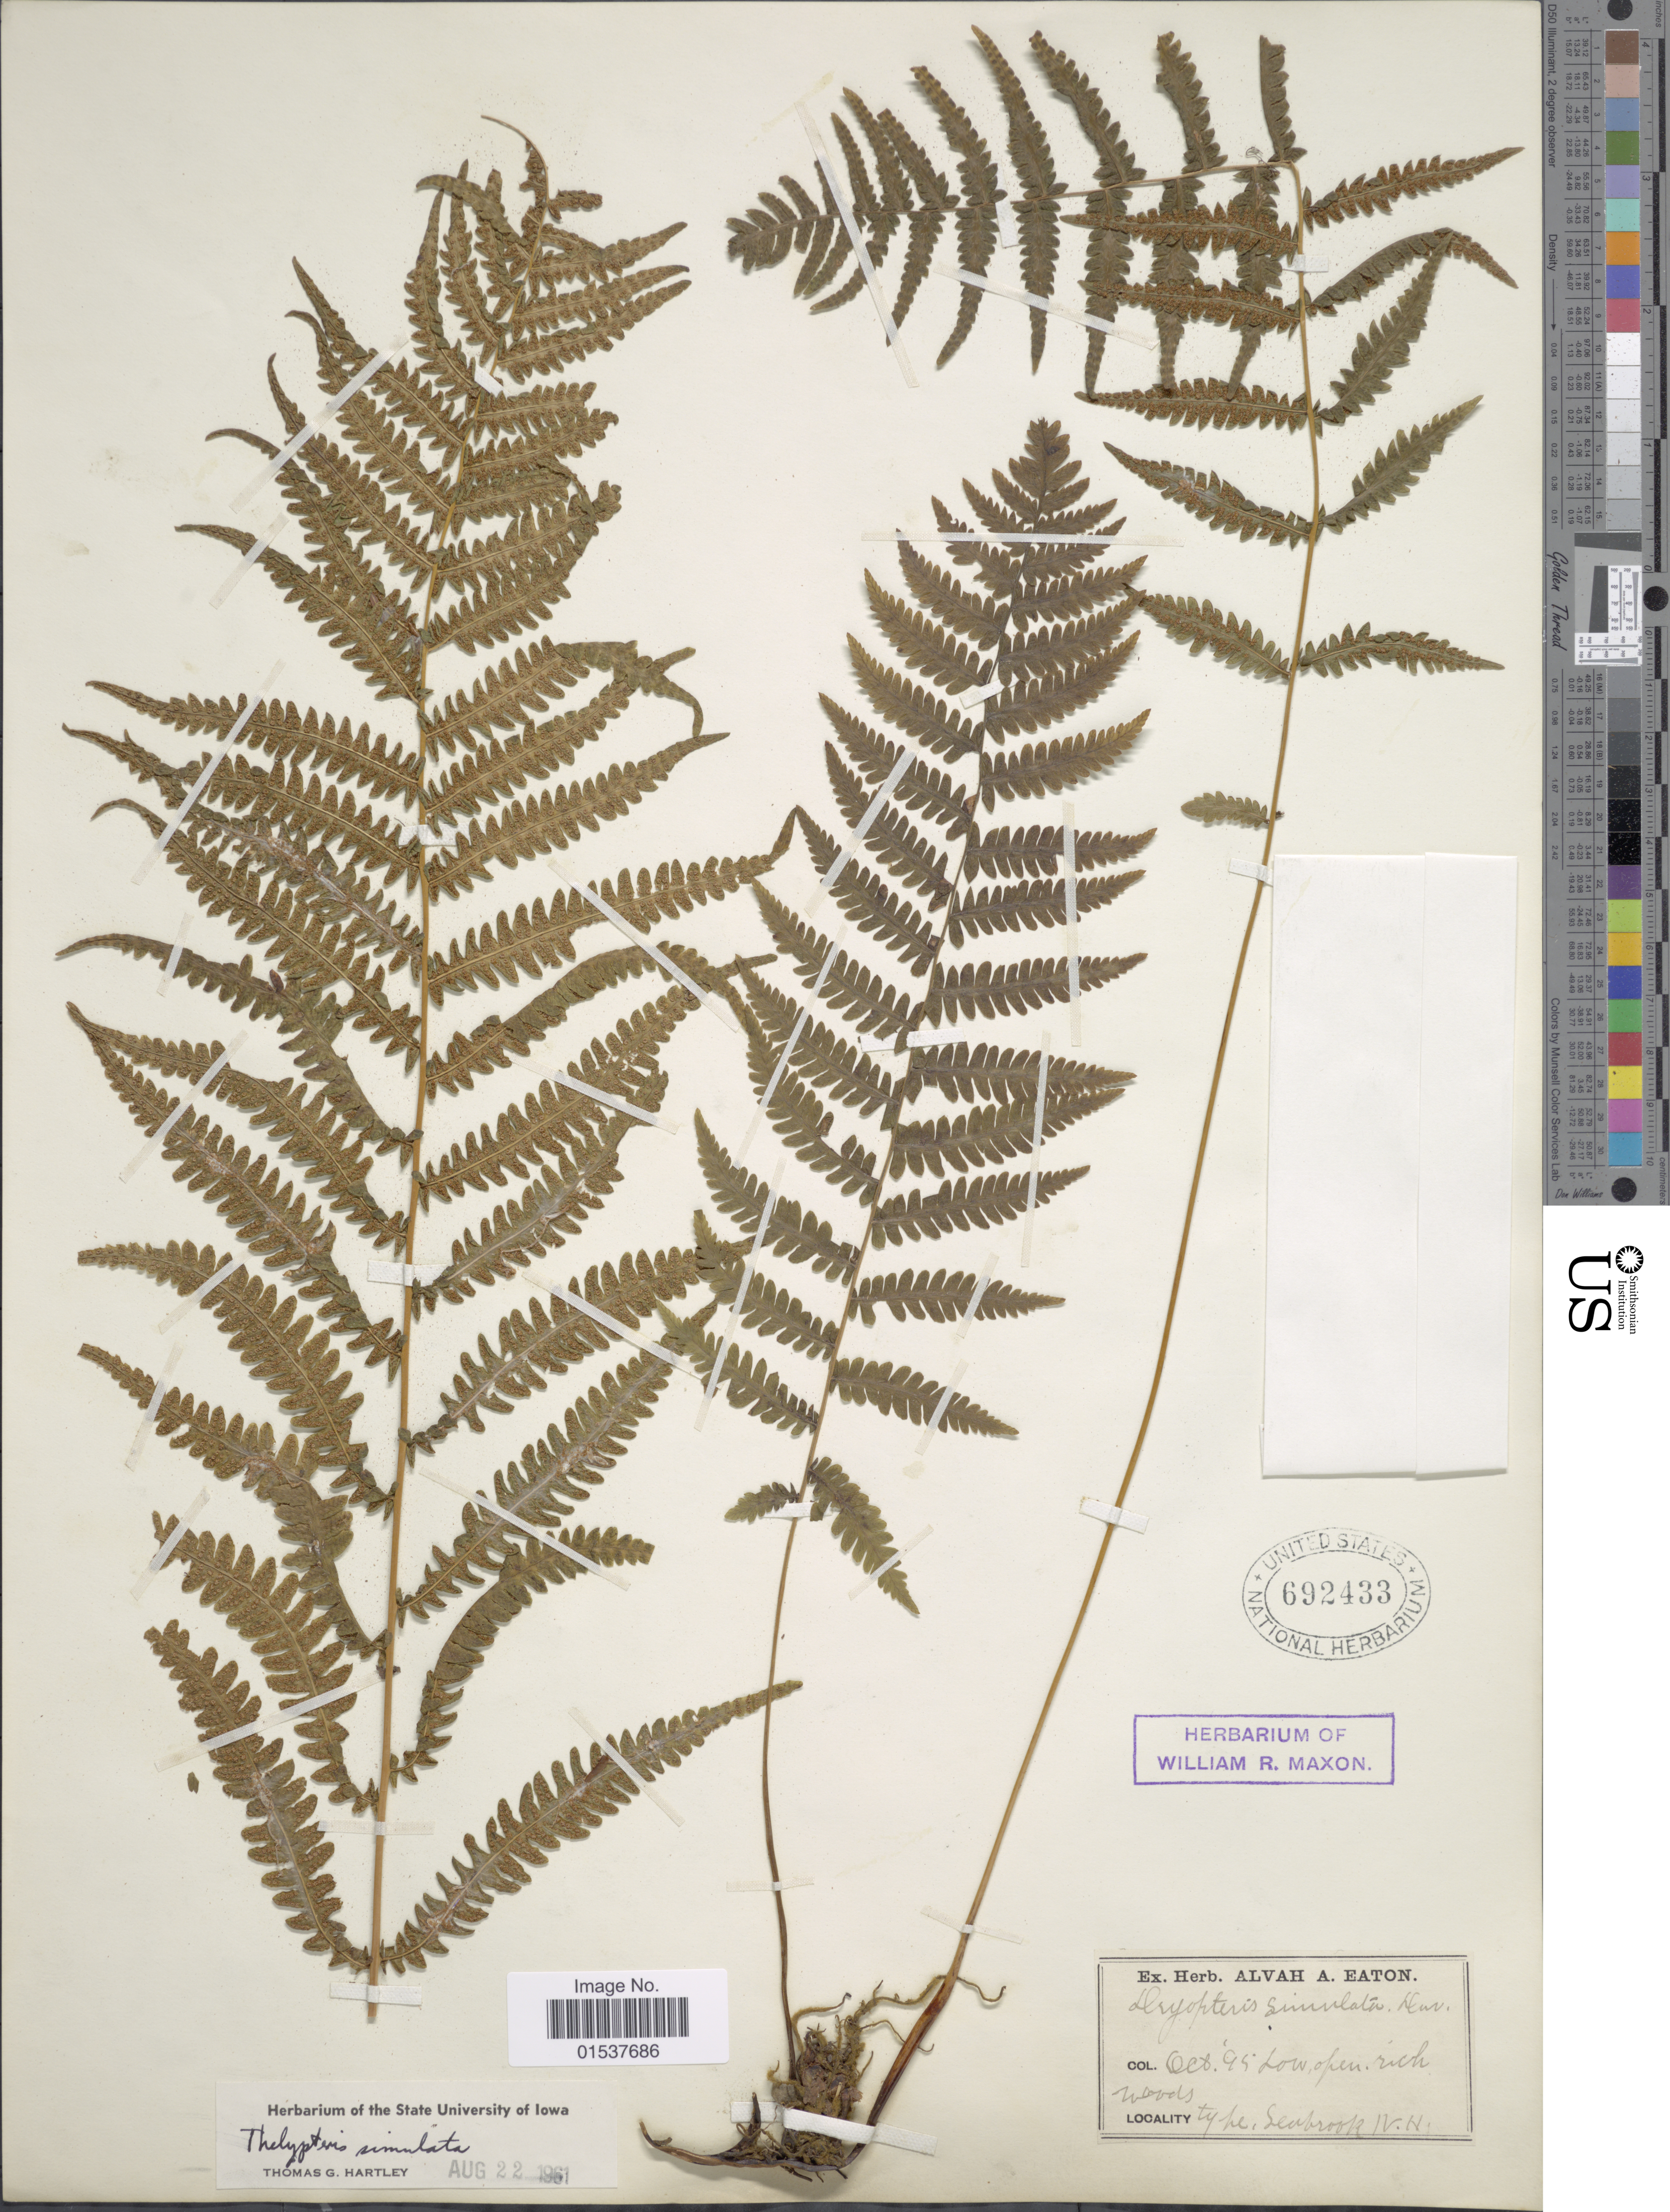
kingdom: Plantae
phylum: Tracheophyta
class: Polypodiopsida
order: Polypodiales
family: Thelypteridaceae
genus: Parathelypteris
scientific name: Parathelypteris simulata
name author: (Davenp.) Holttum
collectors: ex herb. Alvah A. Eaton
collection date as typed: Transcribed d/m/y: /10/95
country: United States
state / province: New Hampshire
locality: Low open rich woods, Seabrook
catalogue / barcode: US 692433